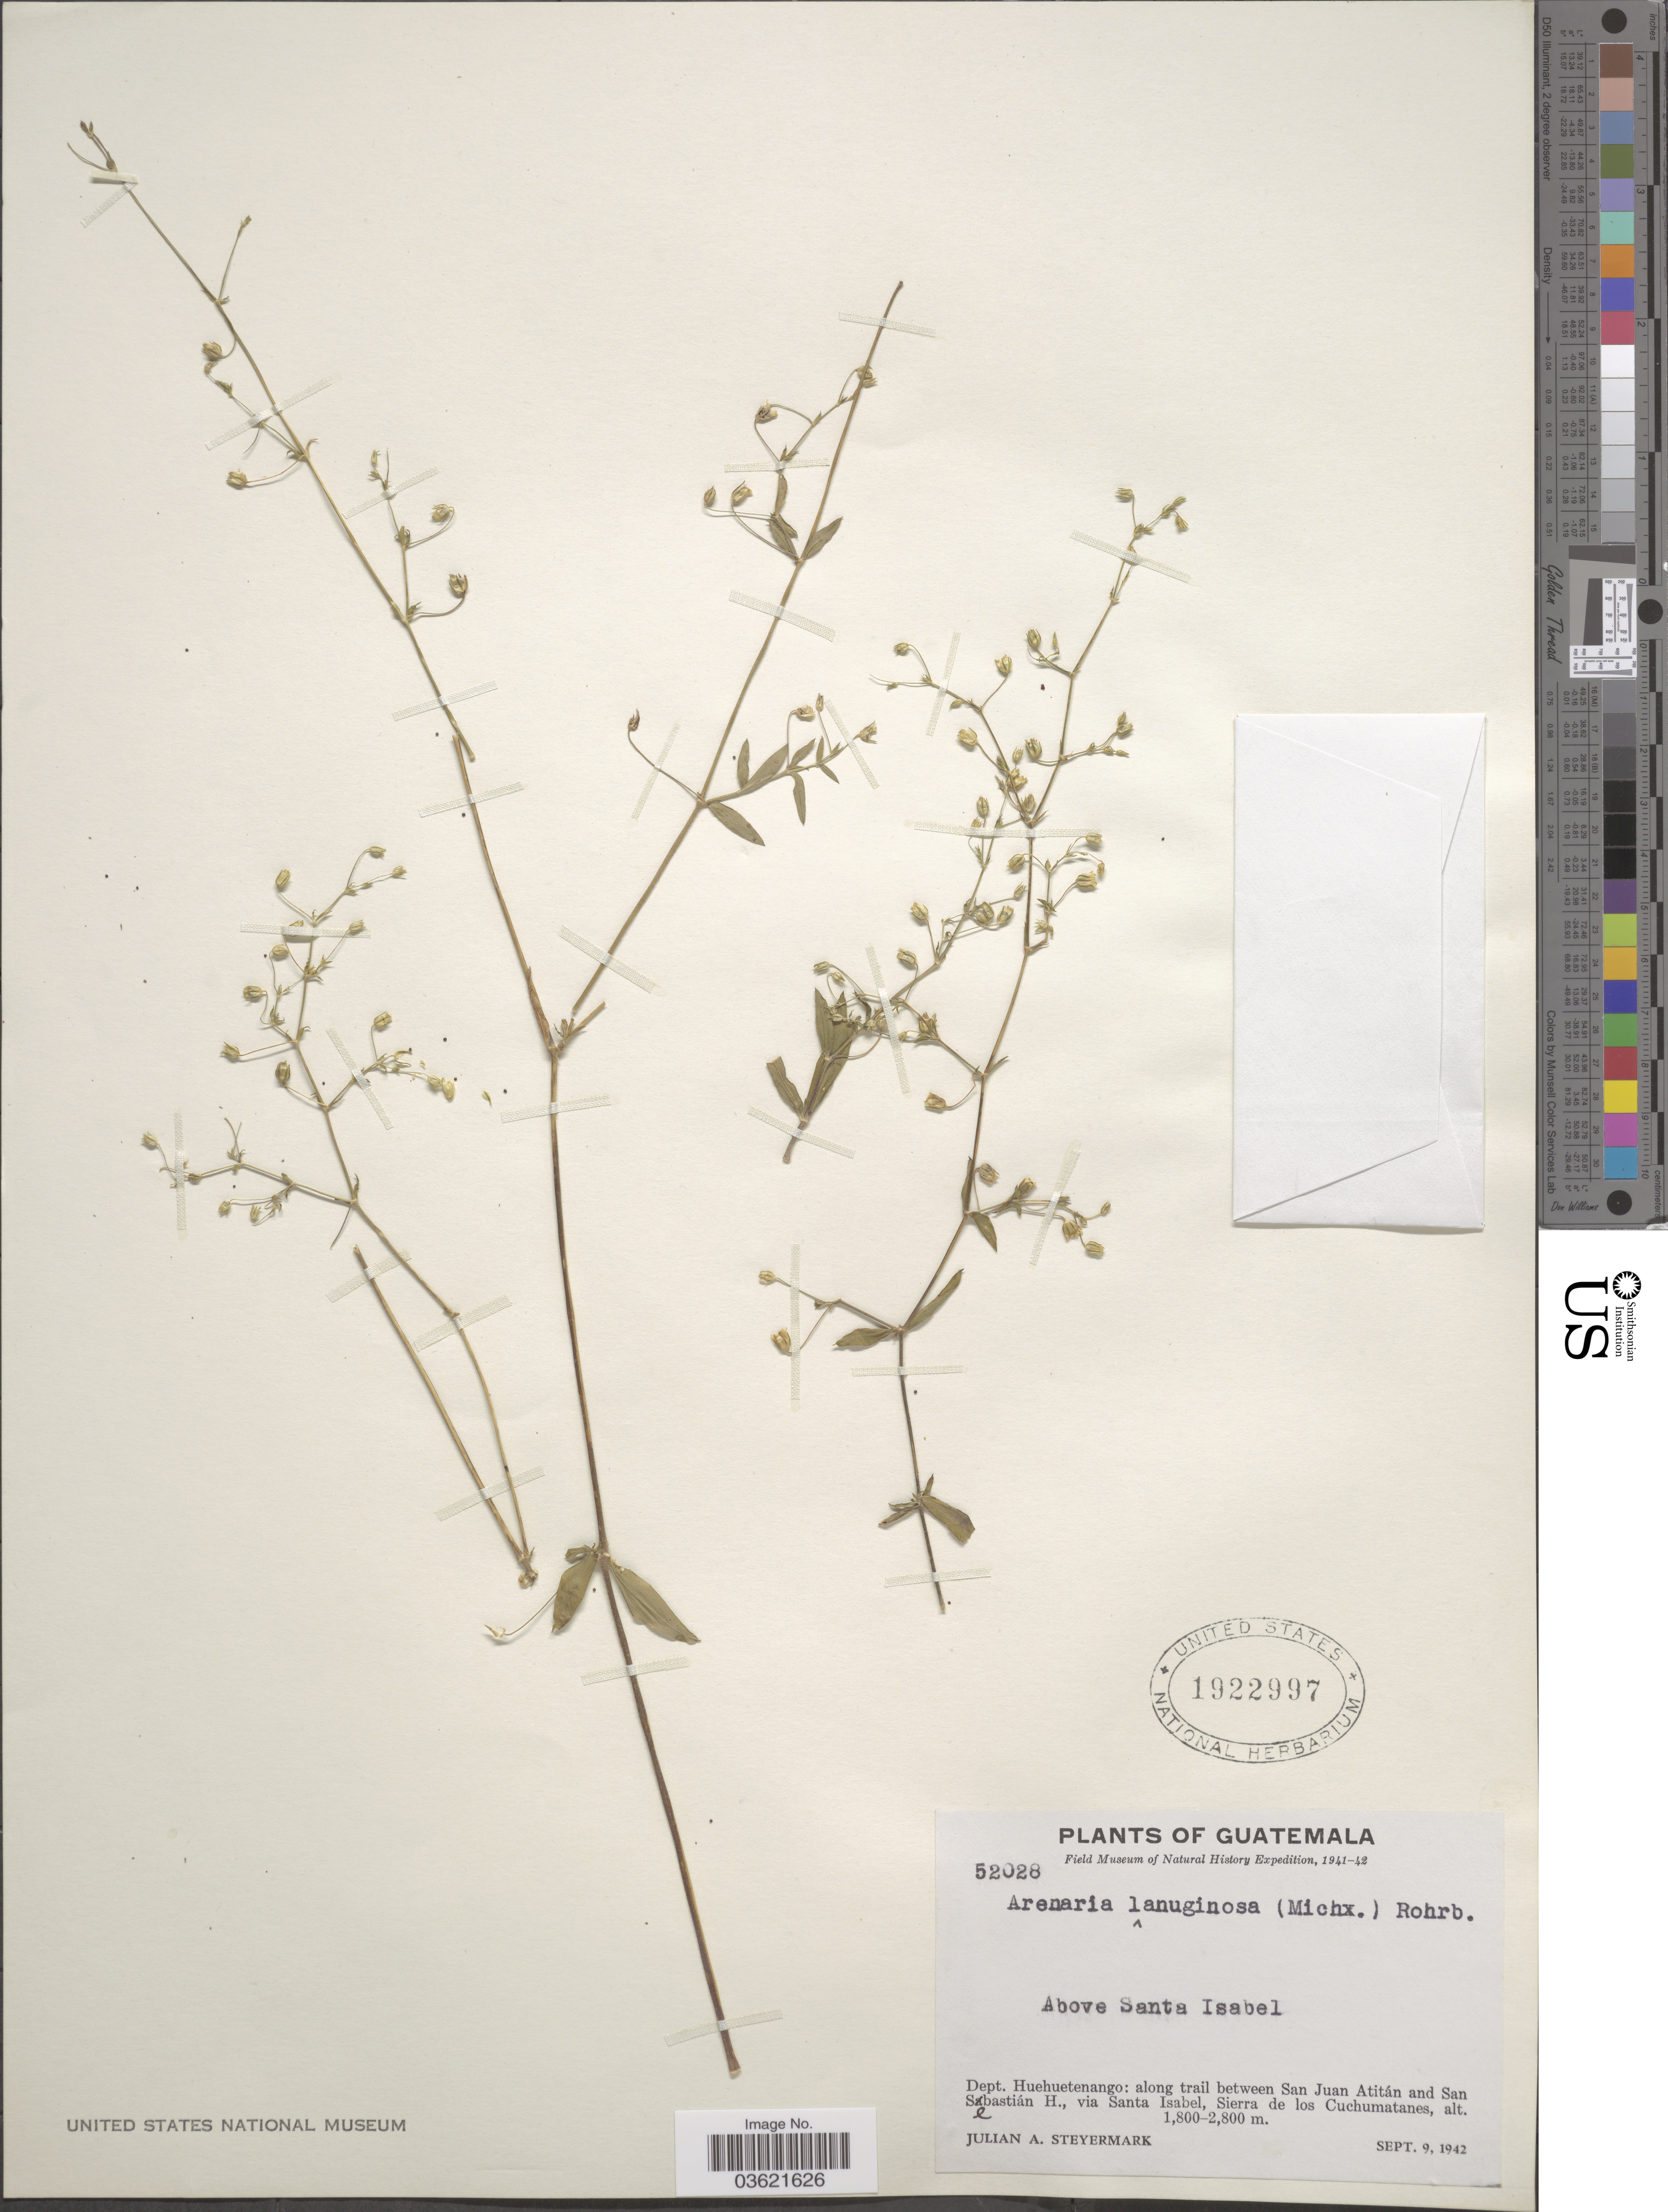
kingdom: Plantae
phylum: Tracheophyta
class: Magnoliopsida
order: Caryophyllales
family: Caryophyllaceae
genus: Arenaria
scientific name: Arenaria lanuginosa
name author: (Michx.) Rohrb.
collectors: J. Steyermark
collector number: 52028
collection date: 1942-09-09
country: Guatemala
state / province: Huehuetenango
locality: Dept. Huehuetenango: along trail between San Juan Atitán and San Sebastián H., via Santa Isabel, Sierra de los Cuchumatanes.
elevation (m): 1800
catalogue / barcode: US 1922997